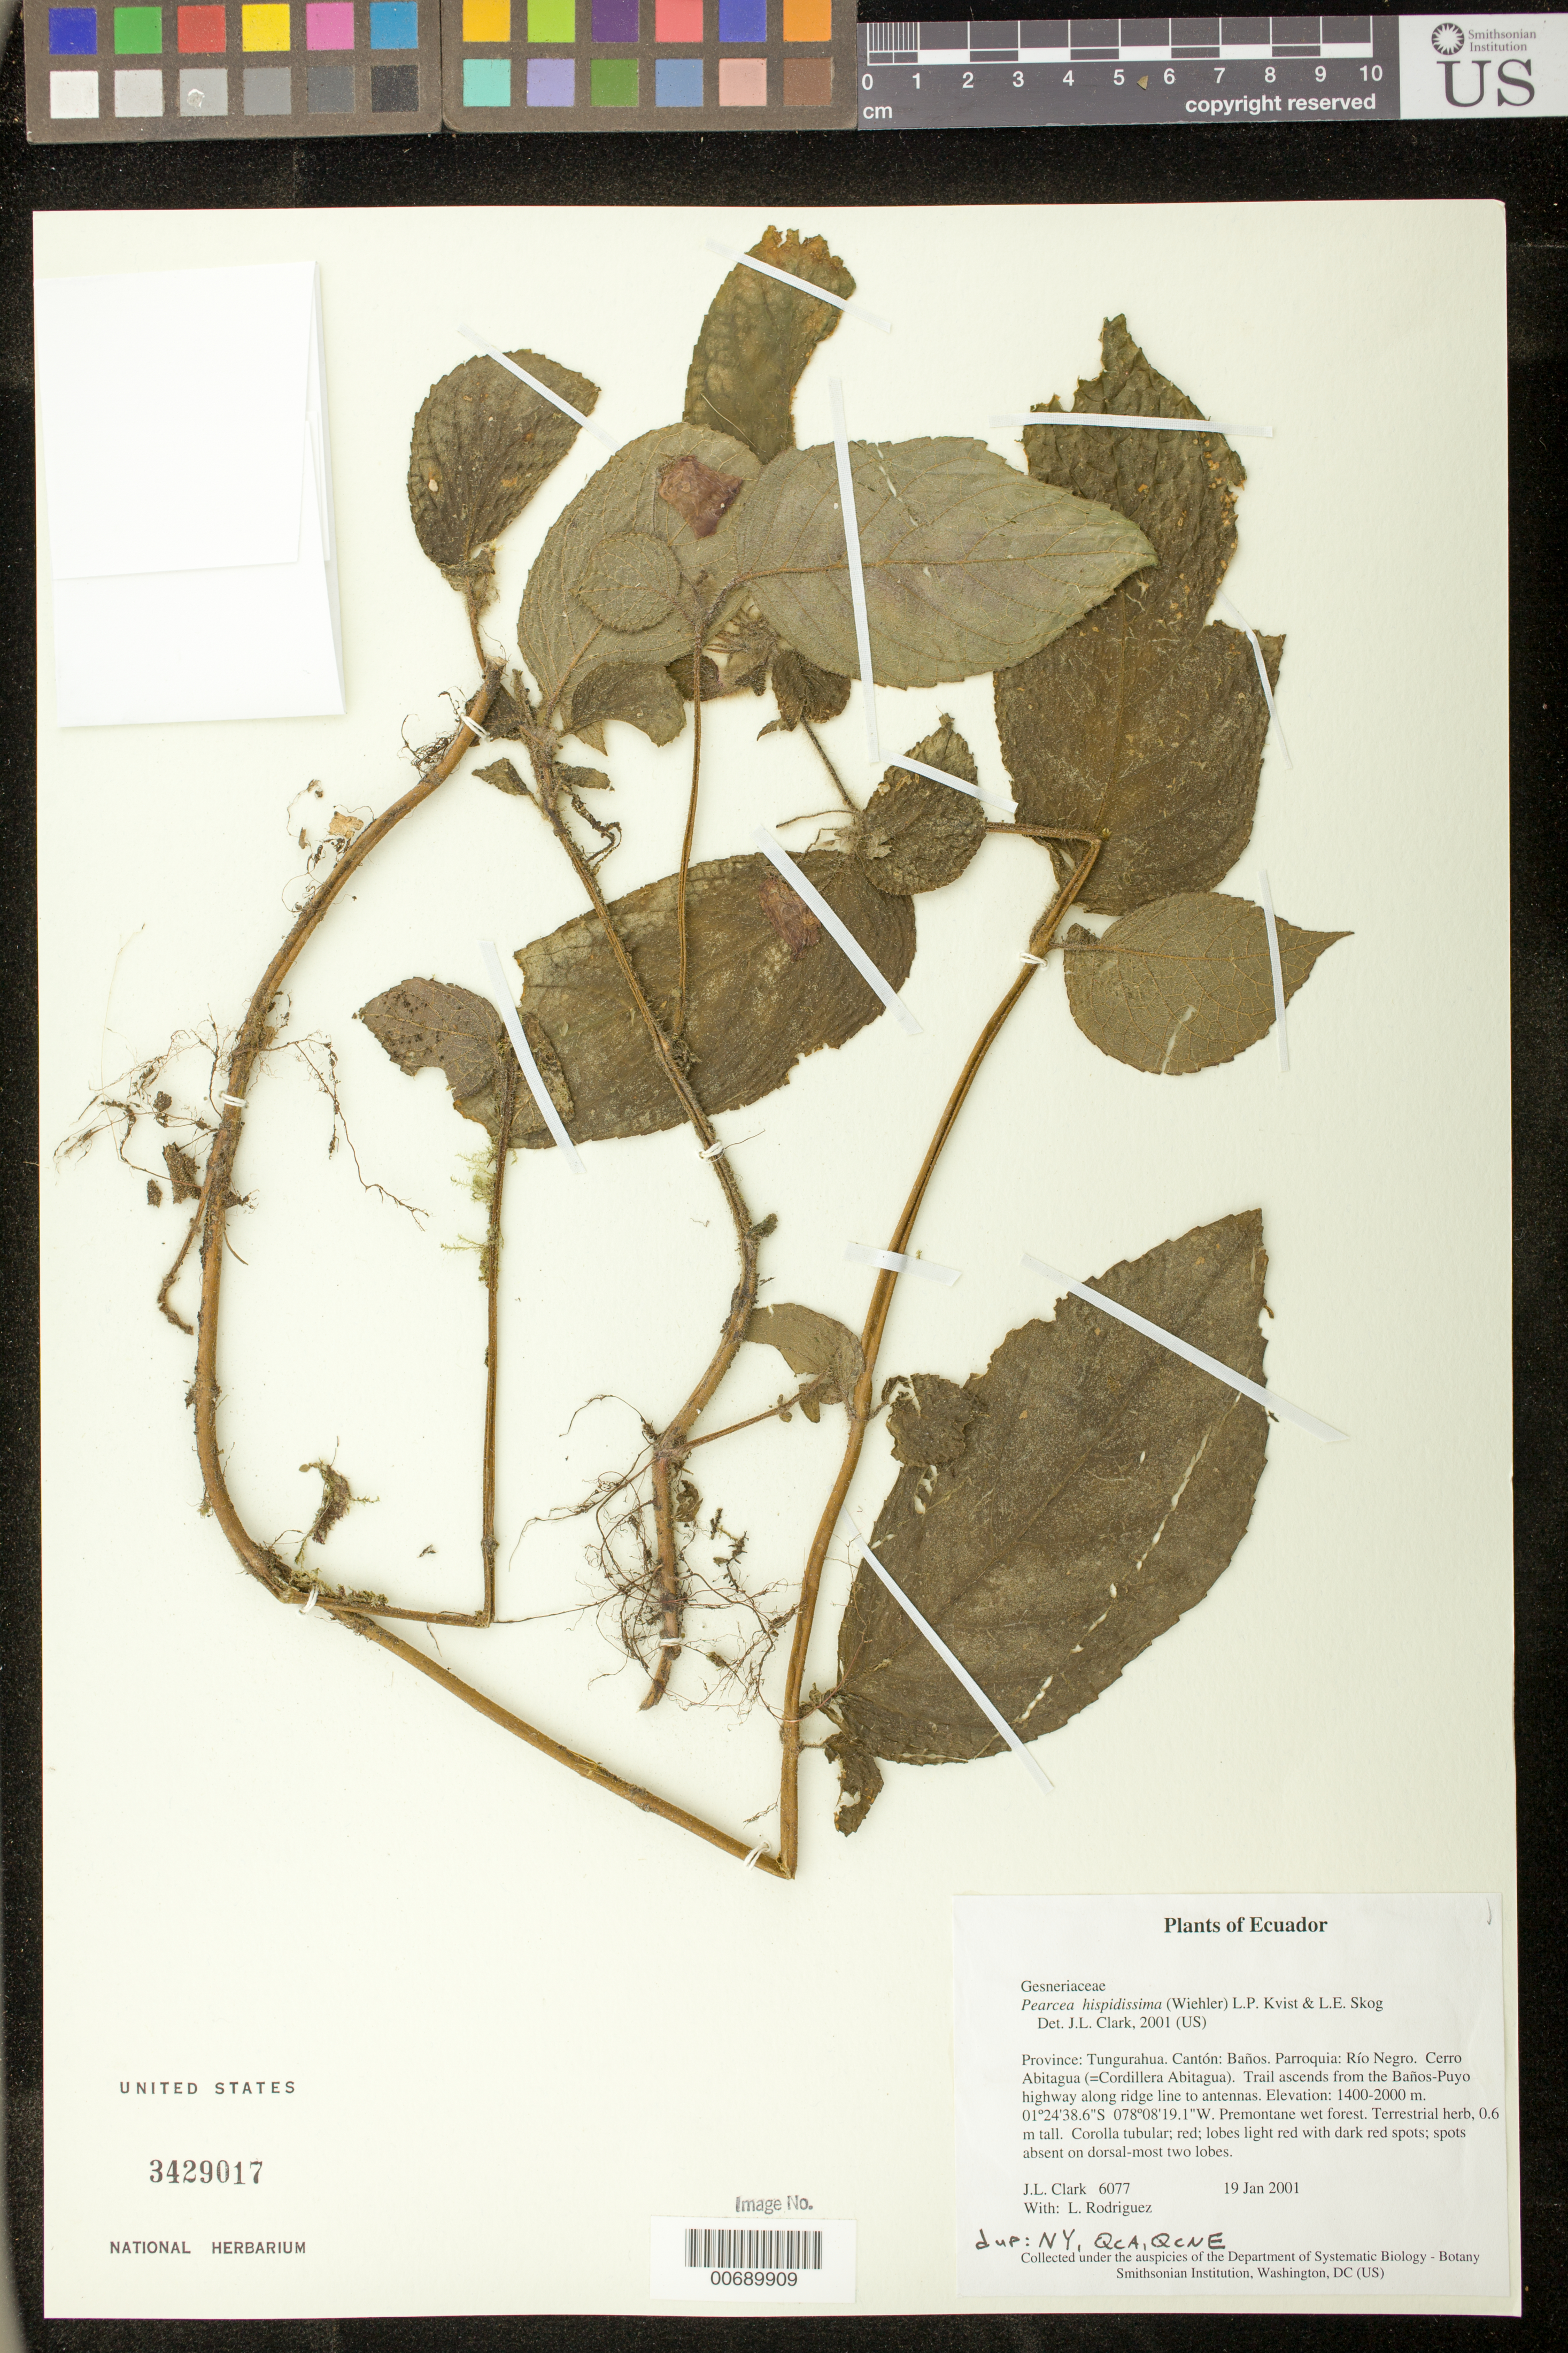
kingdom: Plantae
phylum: Tracheophyta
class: Magnoliopsida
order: Lamiales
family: Gesneriaceae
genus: Pearcea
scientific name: Pearcea hispidissima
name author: (Wiehler) L.P. Kvist & L.E. Skog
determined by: Clark, J. L., (SEL), The Marie Selby Botanical Garden (UNITED STATES)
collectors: J. L. Clark & L. Rodriguez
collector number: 06077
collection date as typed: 19 Jan 2001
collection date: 2001-01-19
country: Ecuador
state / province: Tungurahua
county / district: Baños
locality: Parroquia: Río Negro. Cerro Abitagua (=Cordillera Abitagua). Trail ascends from the Baños-Puyo highway along ridge line to antennas.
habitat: Premontane wet forest.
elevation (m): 1400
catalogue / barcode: US 3429017